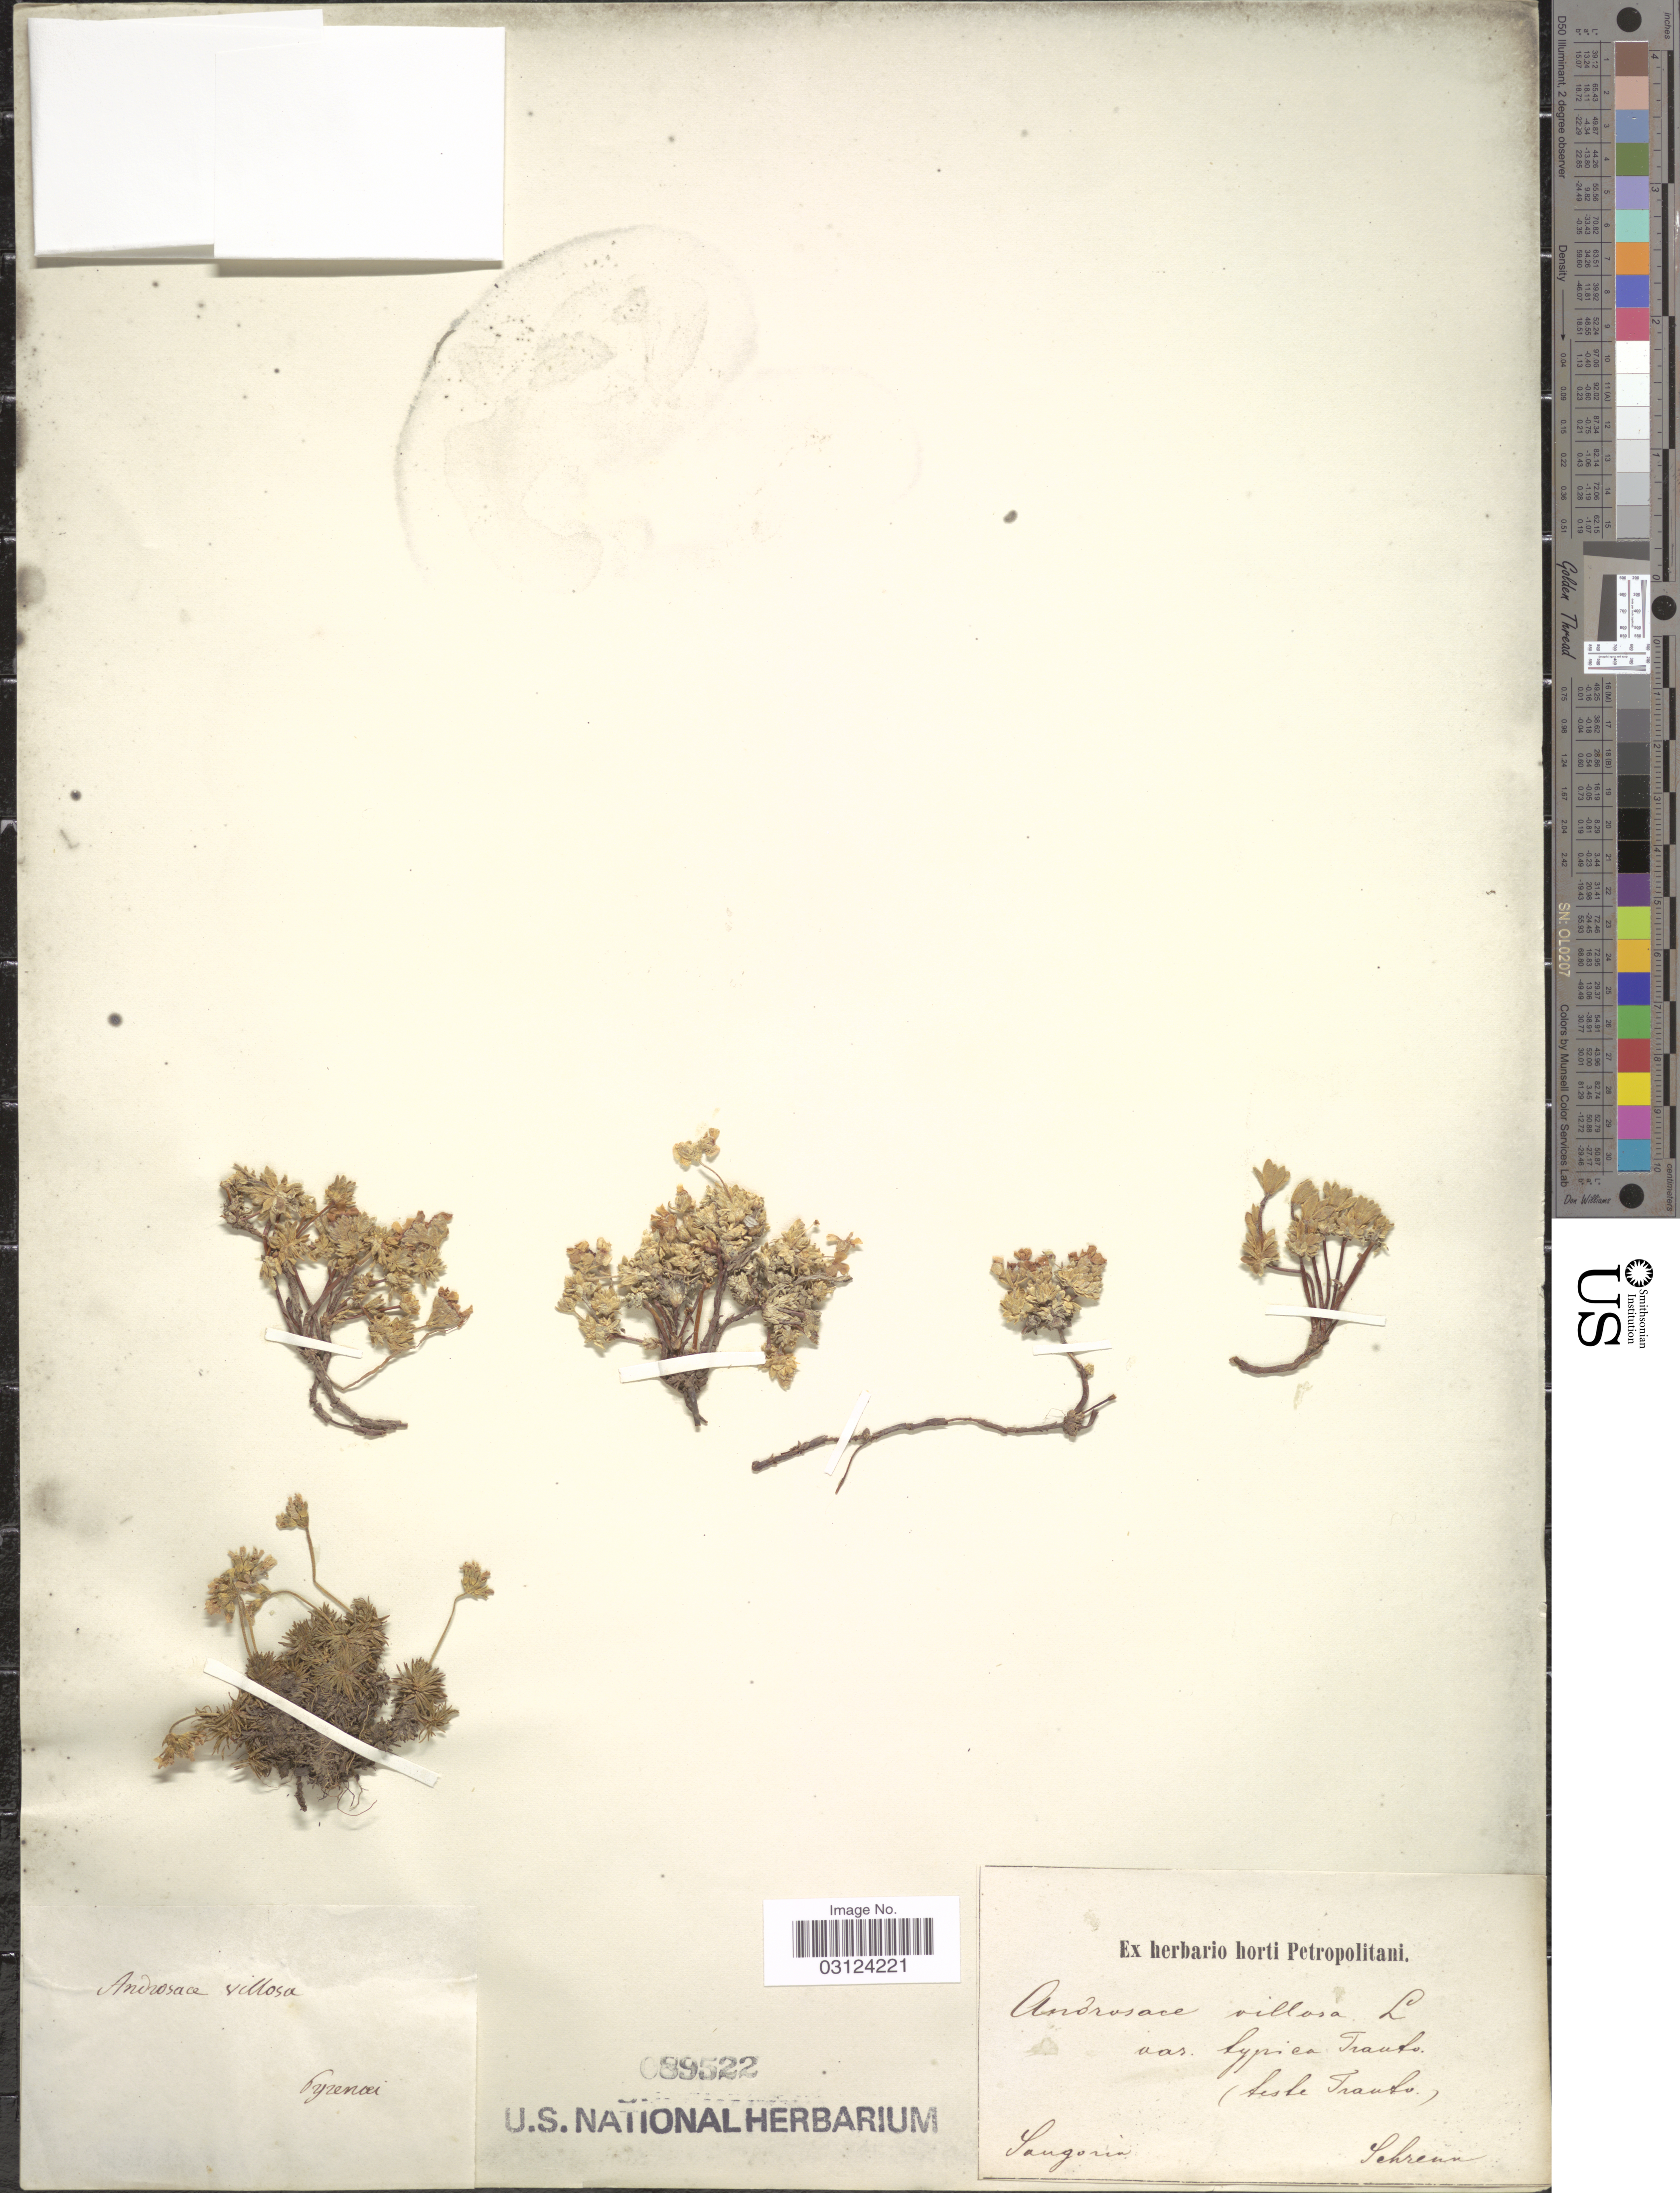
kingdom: Plantae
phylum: Tracheophyta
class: Magnoliopsida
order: Ericales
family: Primulaceae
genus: Androsace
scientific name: Androsace villosa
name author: L.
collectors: A.G. Schrenk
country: Kazakhstan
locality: Songoria, Pyrenoei.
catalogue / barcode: US 89522